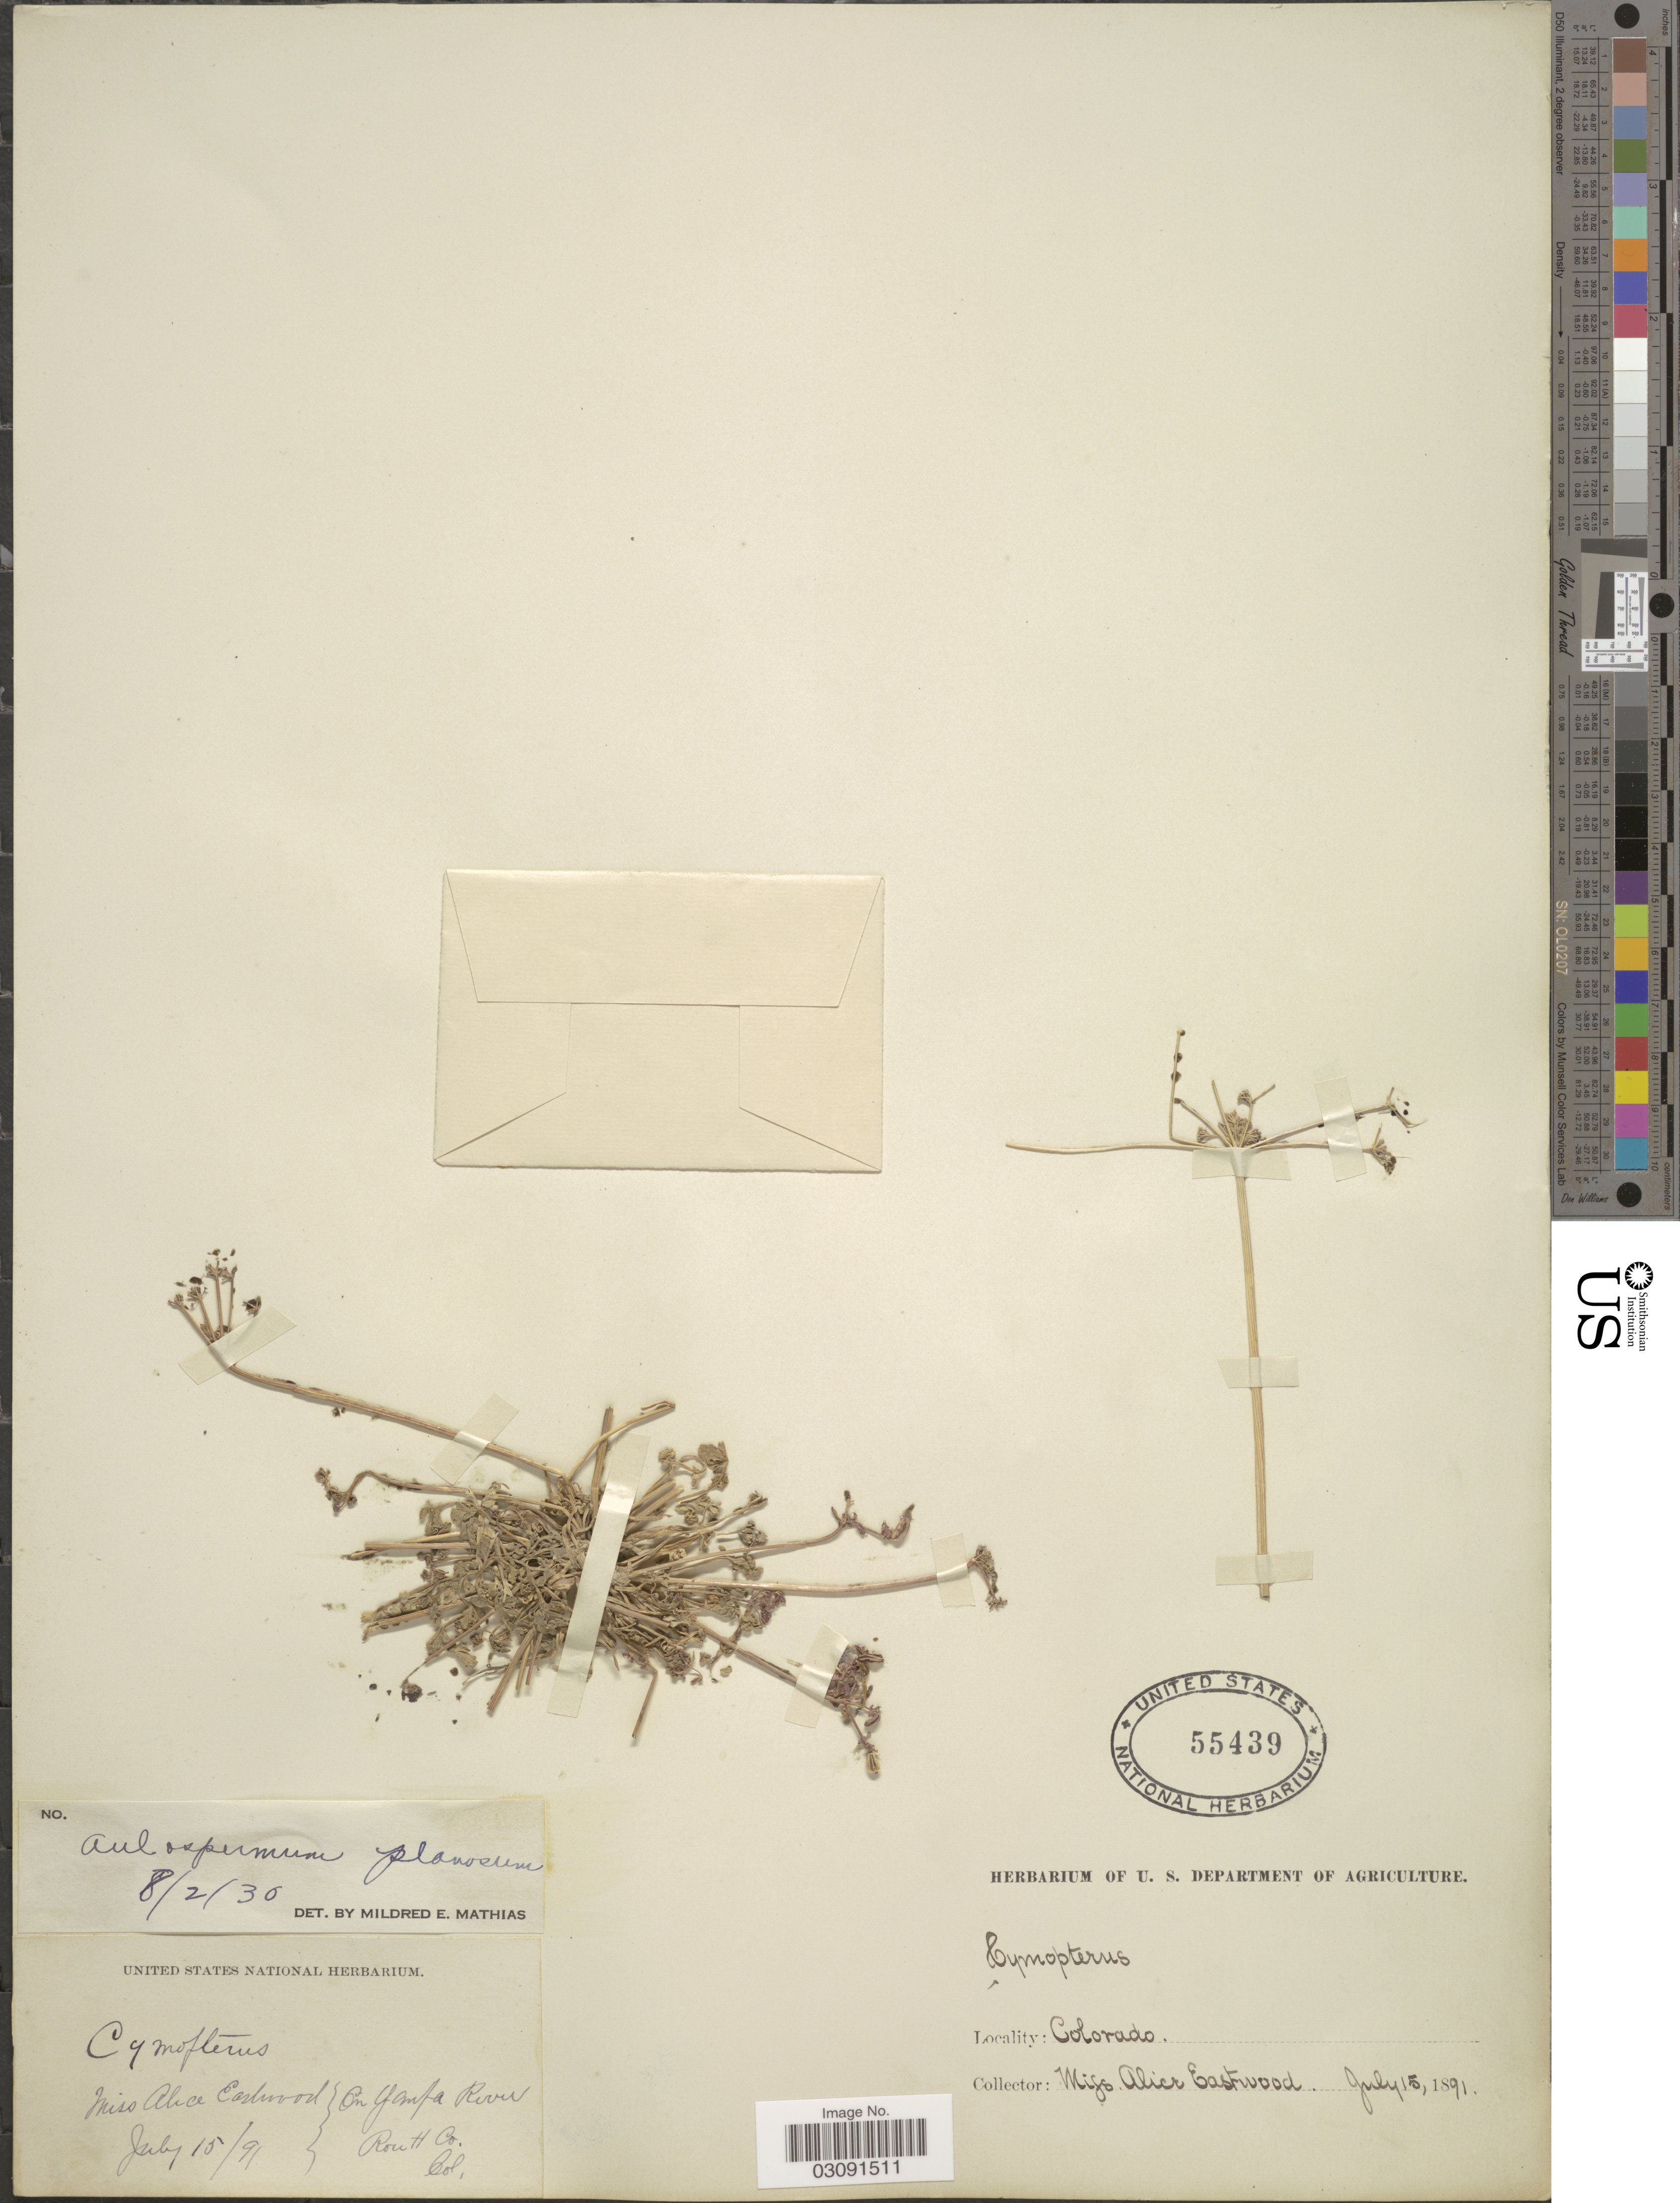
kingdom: Plantae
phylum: Tracheophyta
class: Magnoliopsida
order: Apiales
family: Apiaceae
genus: Cymopterus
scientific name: Cymopterus planosus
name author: (Osterh.) Mathias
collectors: A. Eastwood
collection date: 1891-07-15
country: United States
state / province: Colorado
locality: On Yampa River, Routt Co.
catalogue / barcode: US 55439